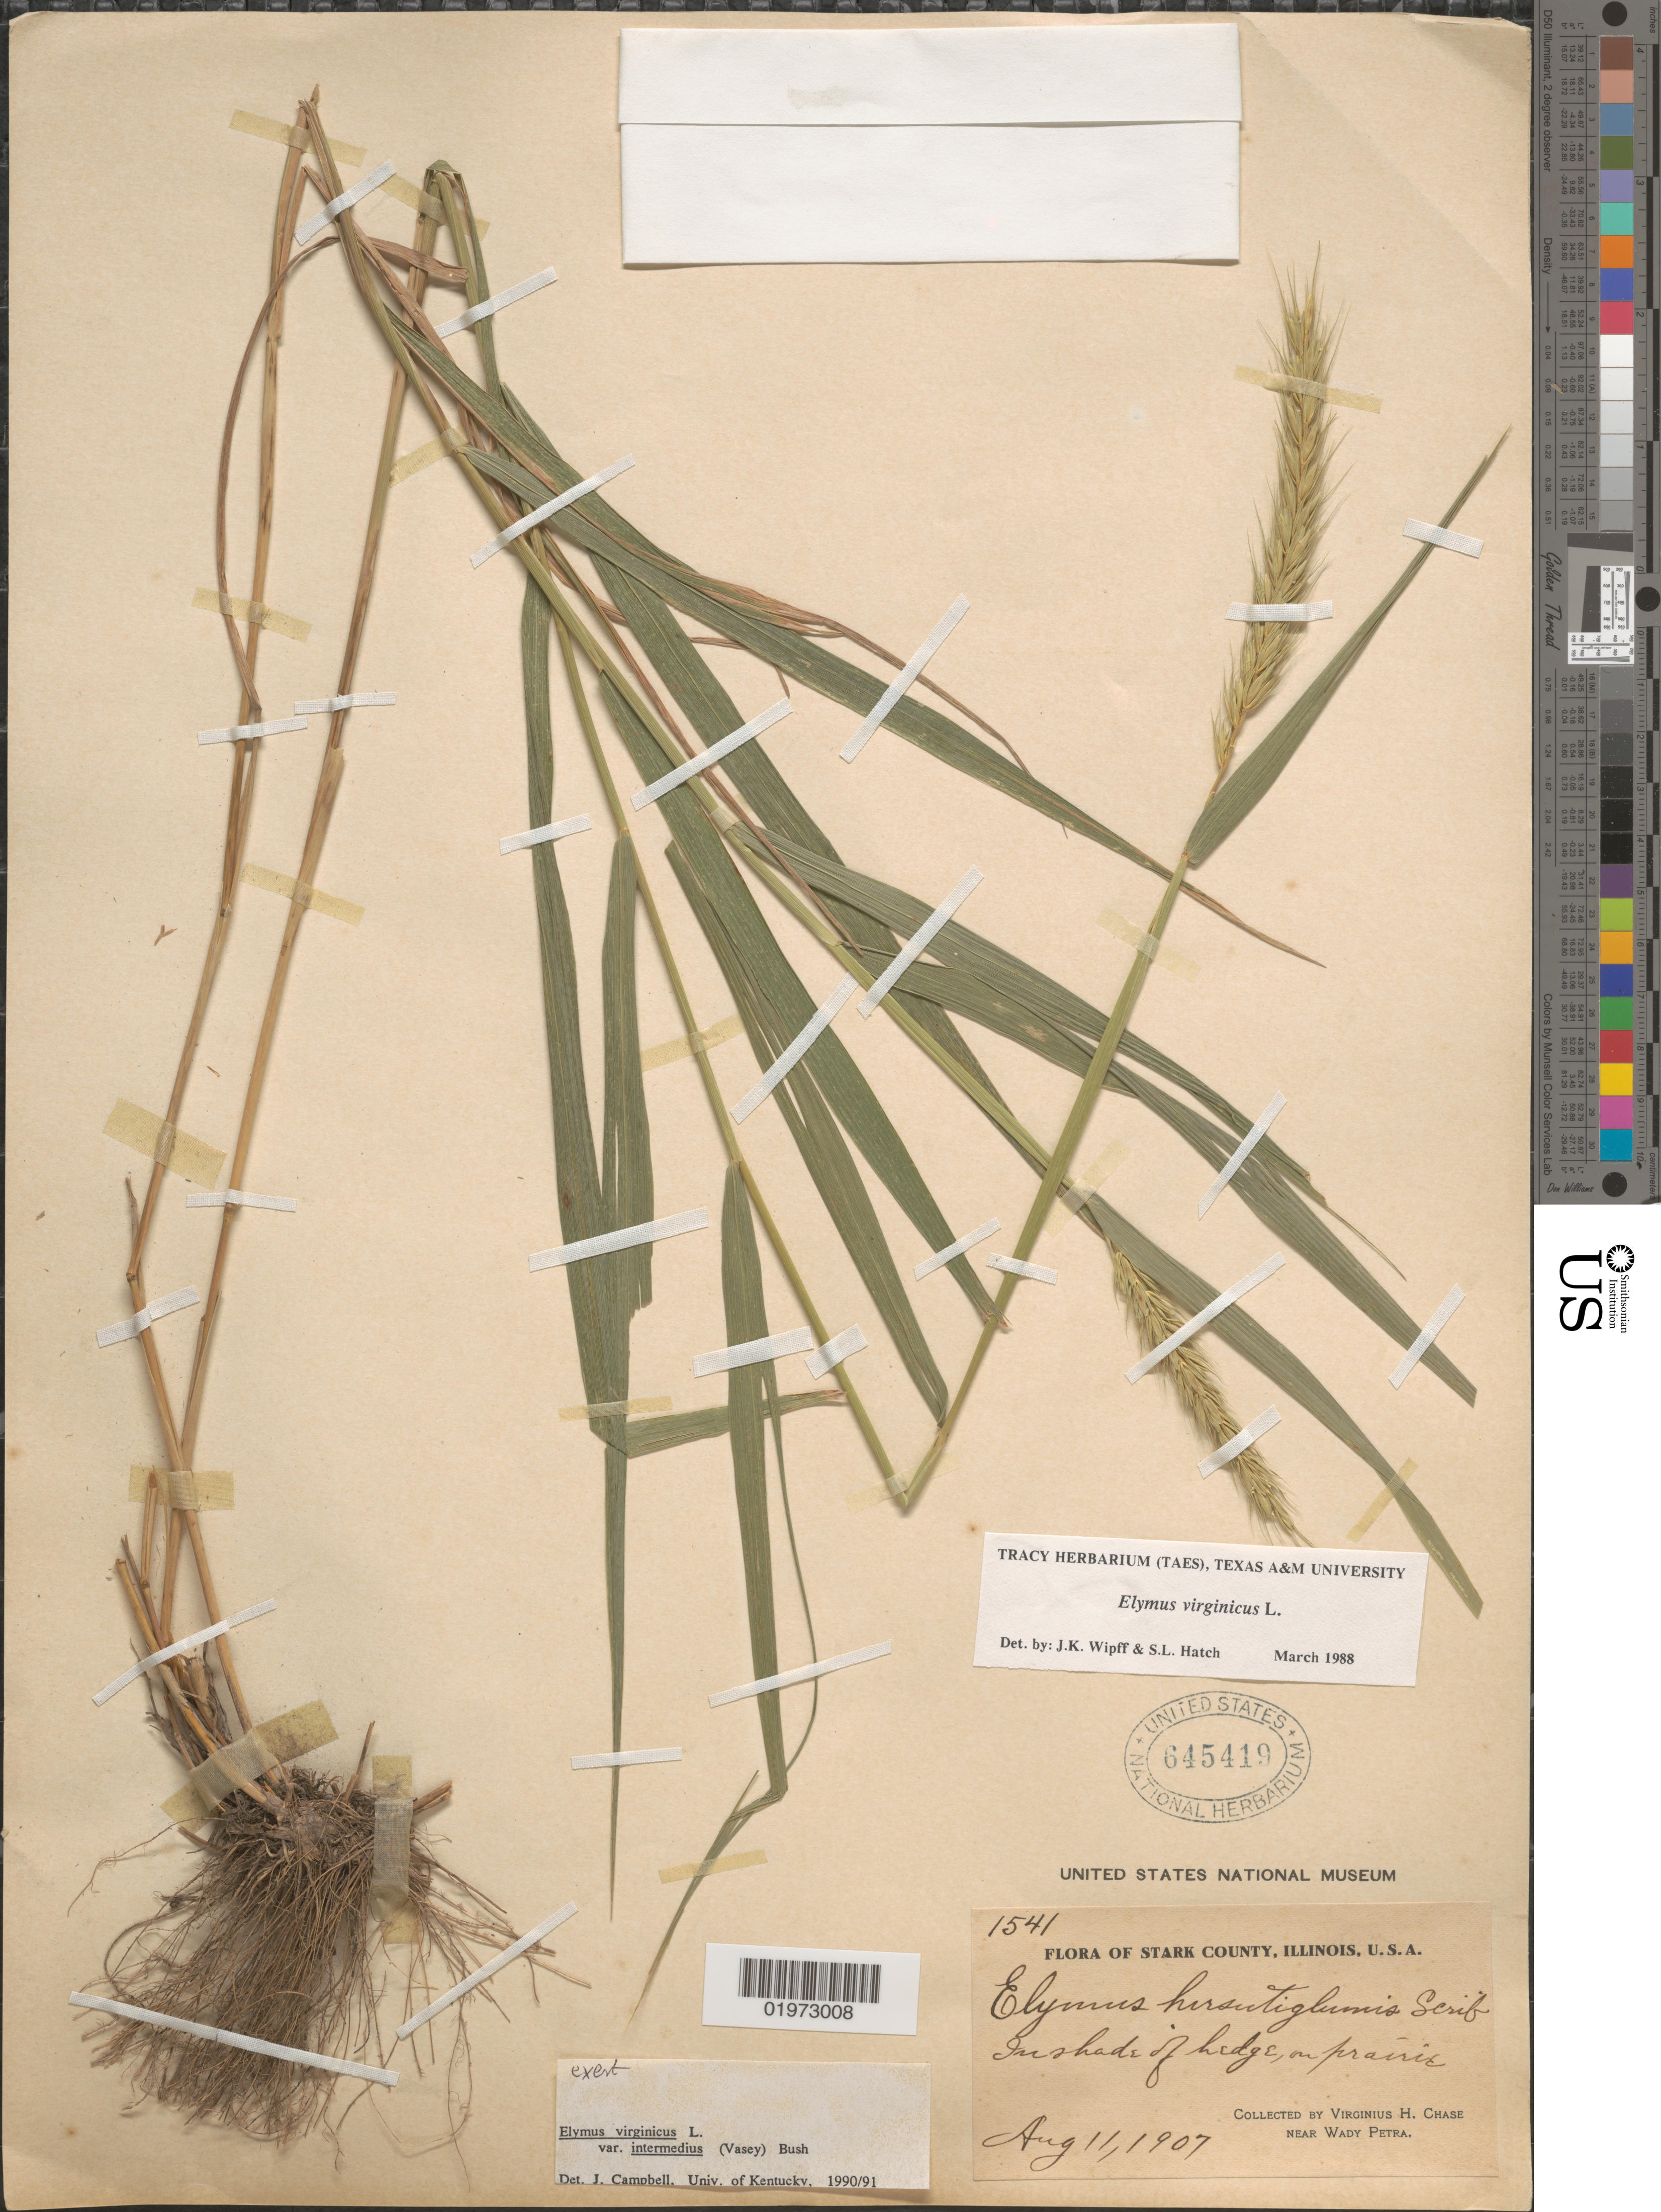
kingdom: Plantae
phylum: Tracheophyta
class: Liliopsida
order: Poales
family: Poaceae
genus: Elymus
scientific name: Elymus virginicus var. intermedius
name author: L.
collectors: V. H. Chase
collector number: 1541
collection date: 1907-08-11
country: United States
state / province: Illinois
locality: Stark County. Near Wady Petra.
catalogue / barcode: US 645419